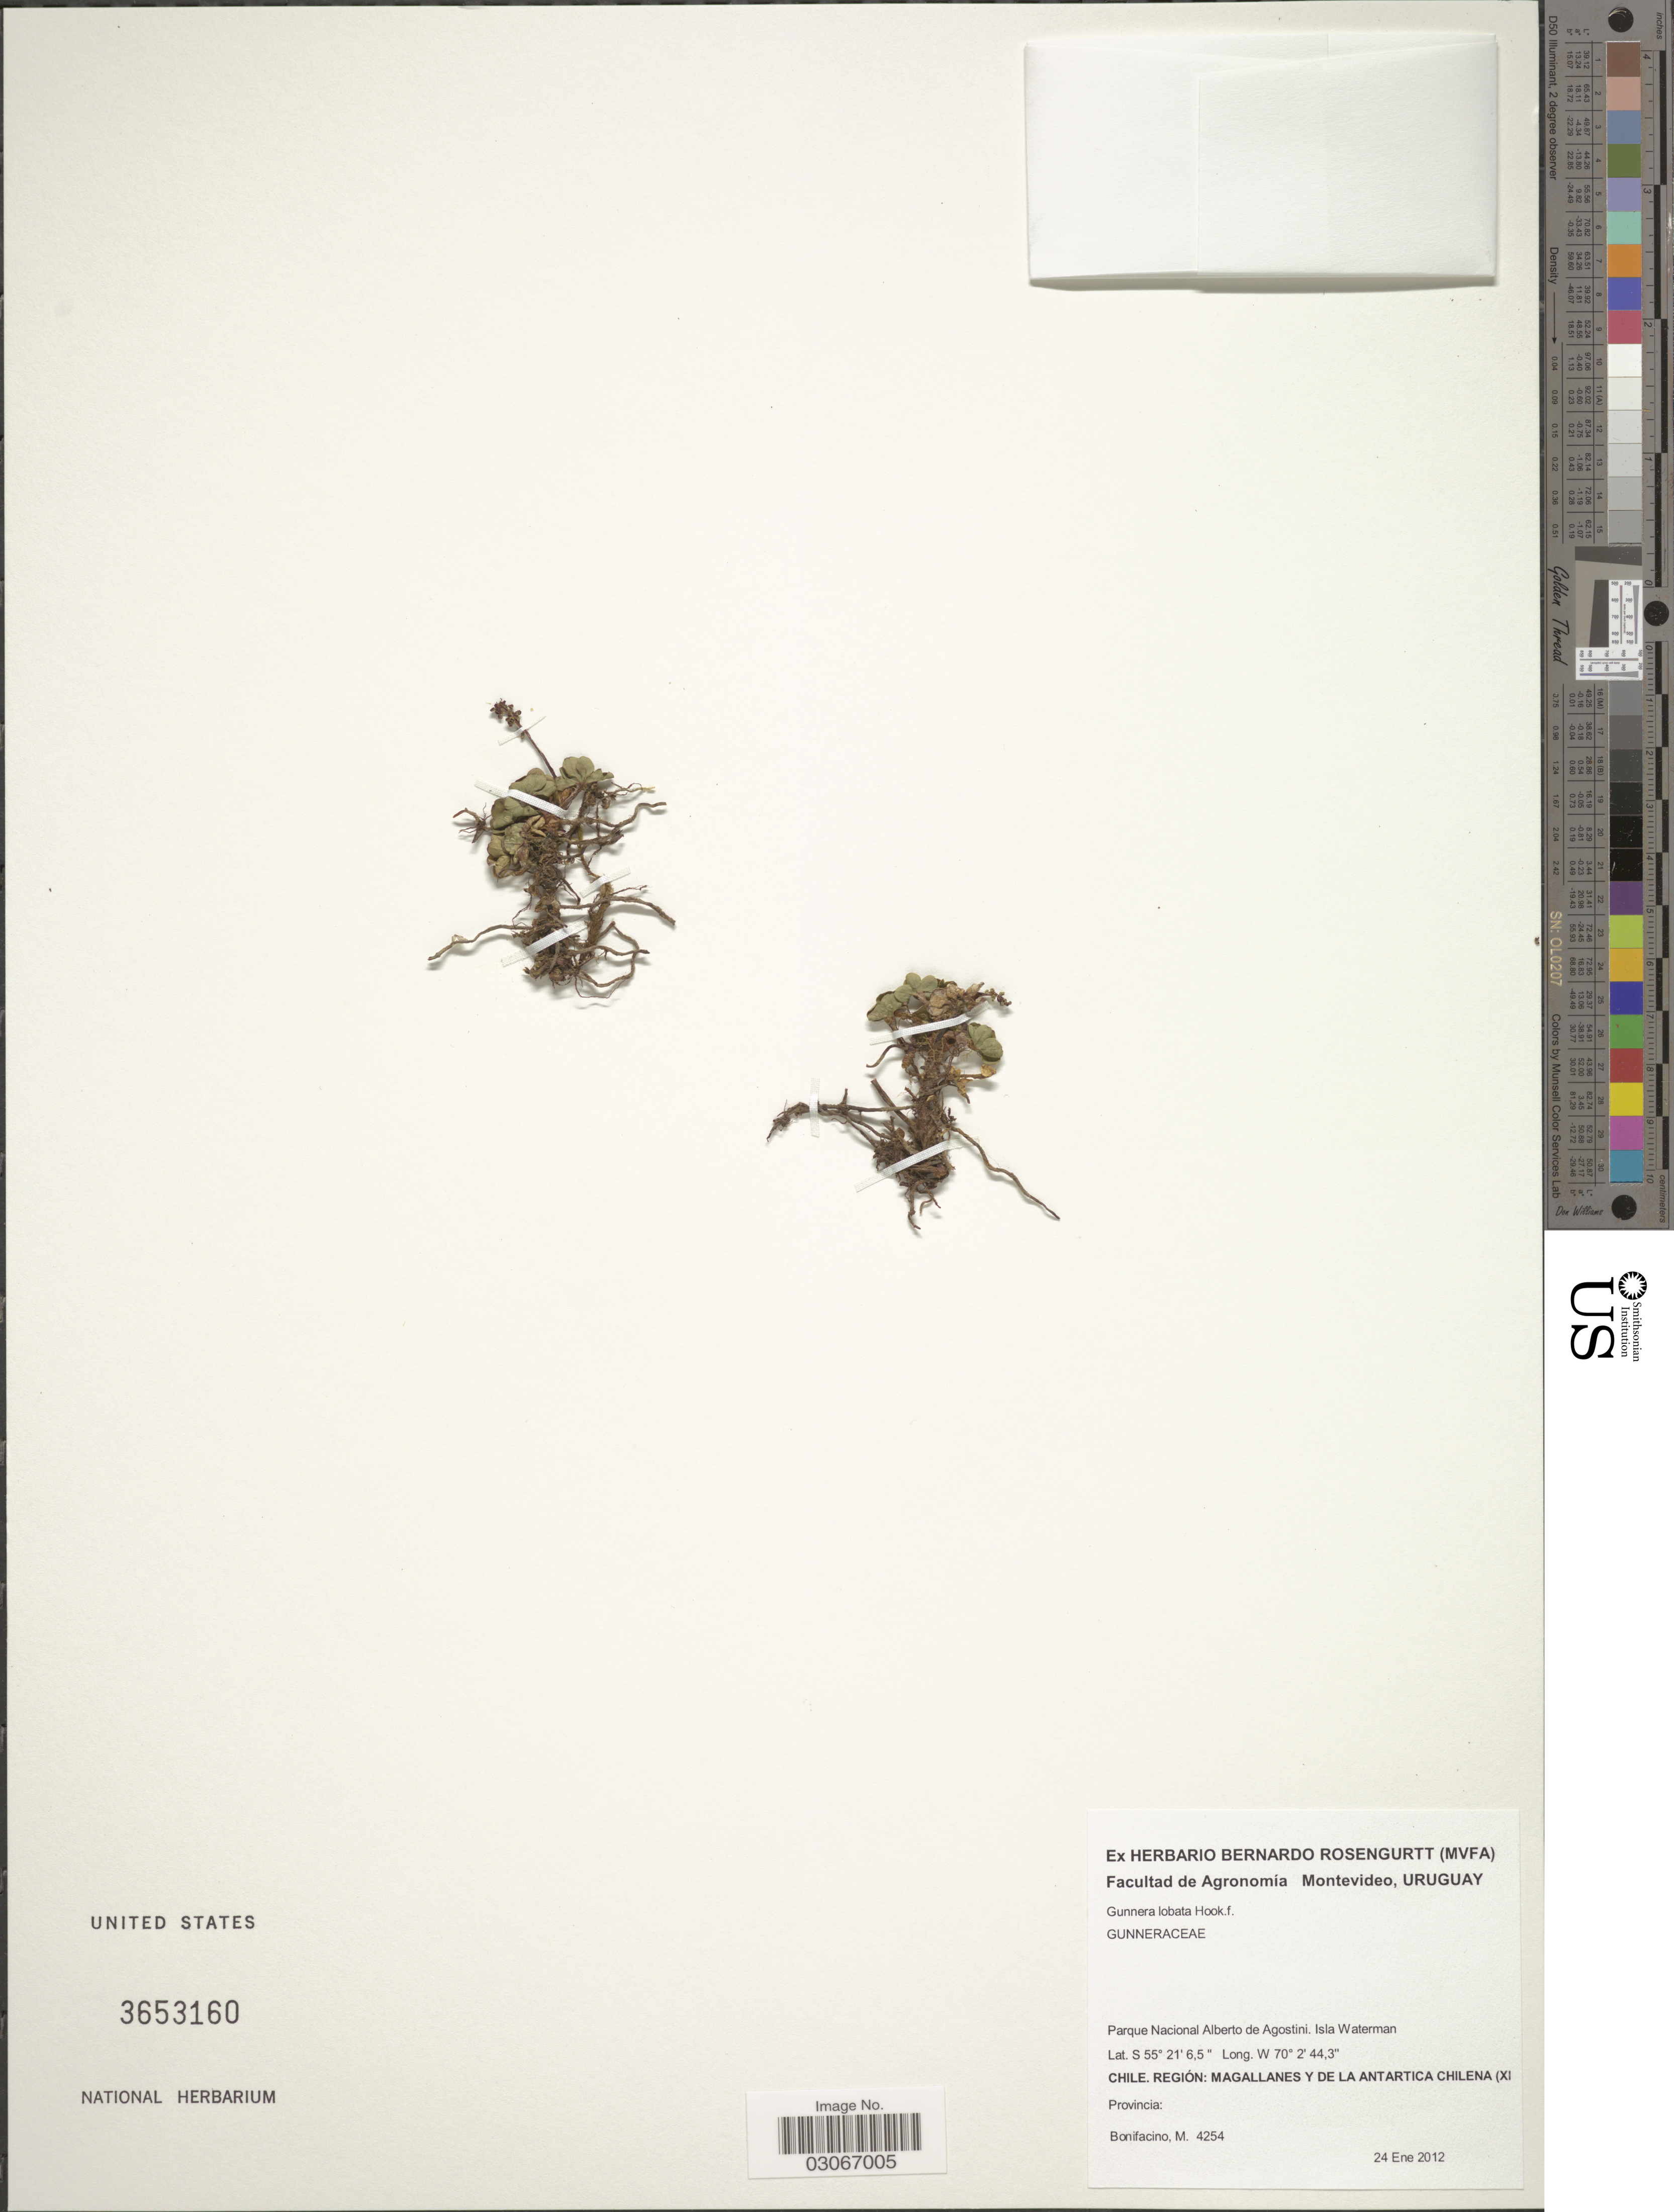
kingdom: Plantae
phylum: Tracheophyta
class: Magnoliopsida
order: Gunnerales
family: Gunneraceae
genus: Gunnera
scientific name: Gunnera lobata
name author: Hook. f.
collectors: M. Bonifacino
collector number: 4254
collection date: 2012-01-24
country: Chile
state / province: Magallanes y de la Antártica Chilena (XII)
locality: Parque Nacional Alberto de Agostini. Isla Waterman. Región: Magallanes y de la Antartica Chilena (XI).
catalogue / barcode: US 3653160